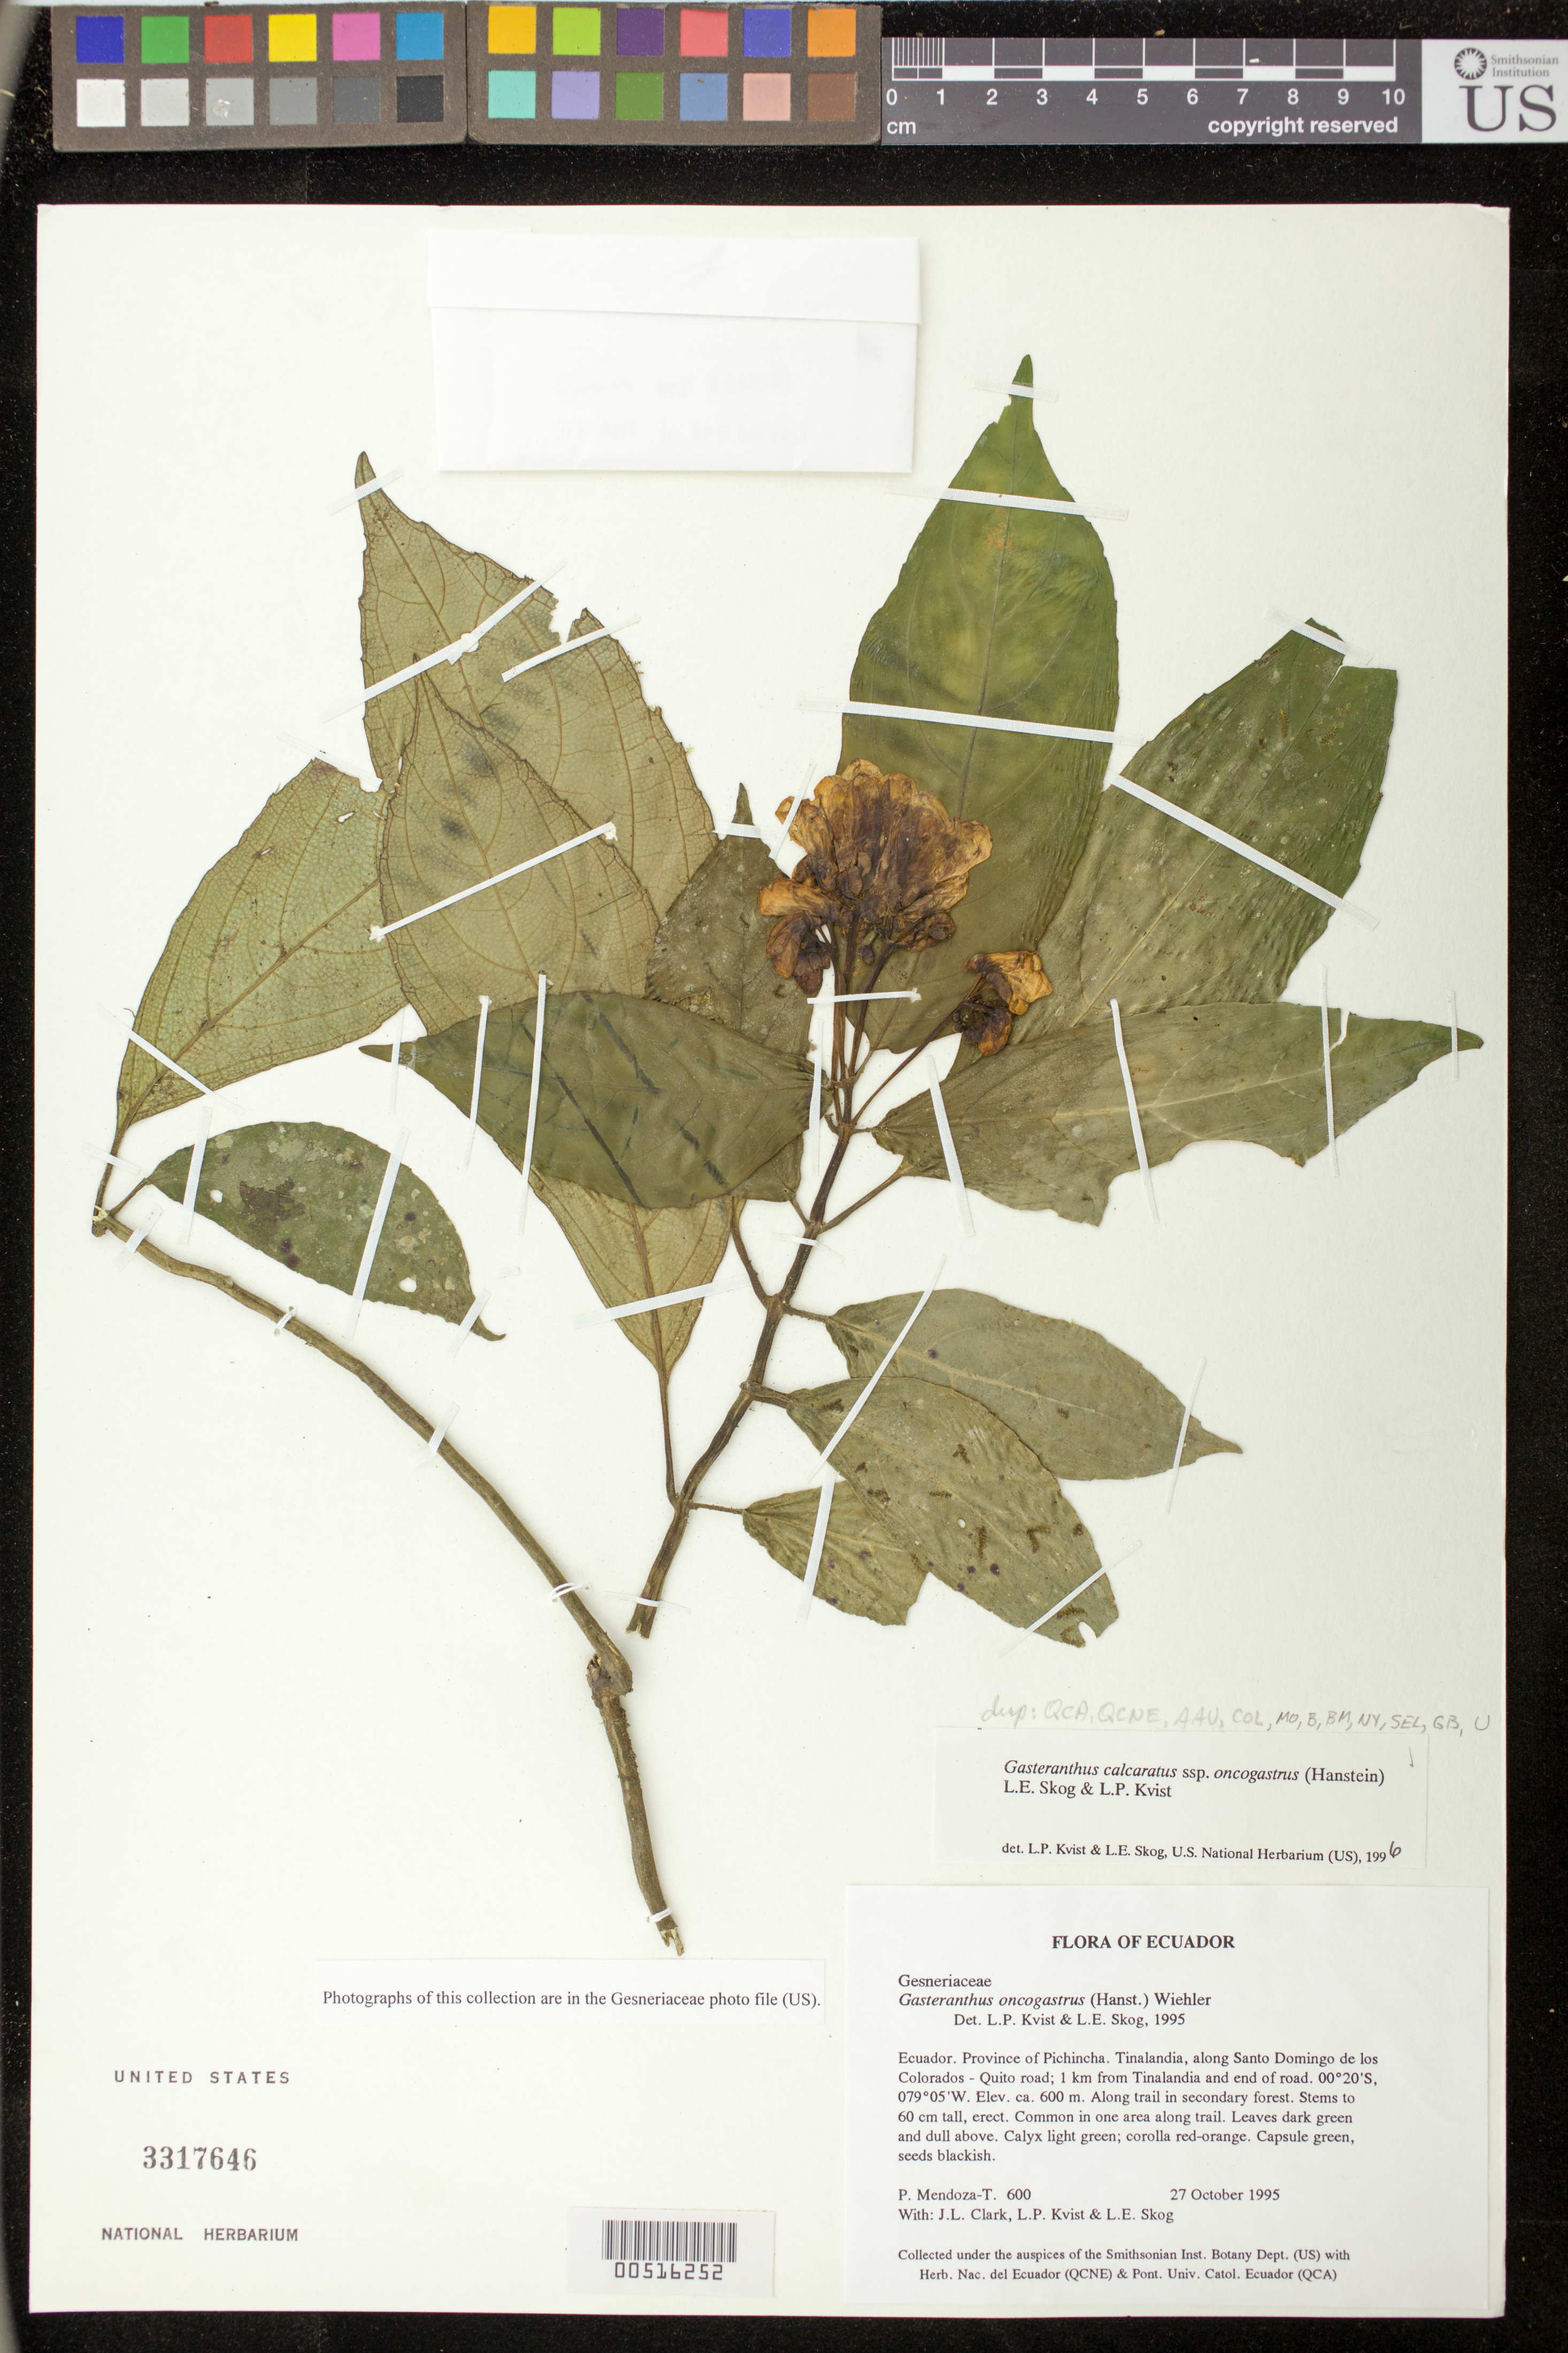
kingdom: Plantae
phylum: Tracheophyta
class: Magnoliopsida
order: Lamiales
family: Gesneriaceae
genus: Sinningia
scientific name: Sinningia incarnata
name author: (Aubl.) D.L. Denham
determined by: Skog, Laurence E.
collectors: P. Mendoza-T., J. L. Clark, L. P. Kvist & L. E. Skog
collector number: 600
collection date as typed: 27 Oct 1995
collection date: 1995-10-27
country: Ecuador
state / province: Pichincha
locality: Tinalandia, along Santo Domingo de los Colorados - Quito road; 1 km from Tinalandia and end of road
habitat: Along trail in secondary forest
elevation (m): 600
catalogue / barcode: US 3317646